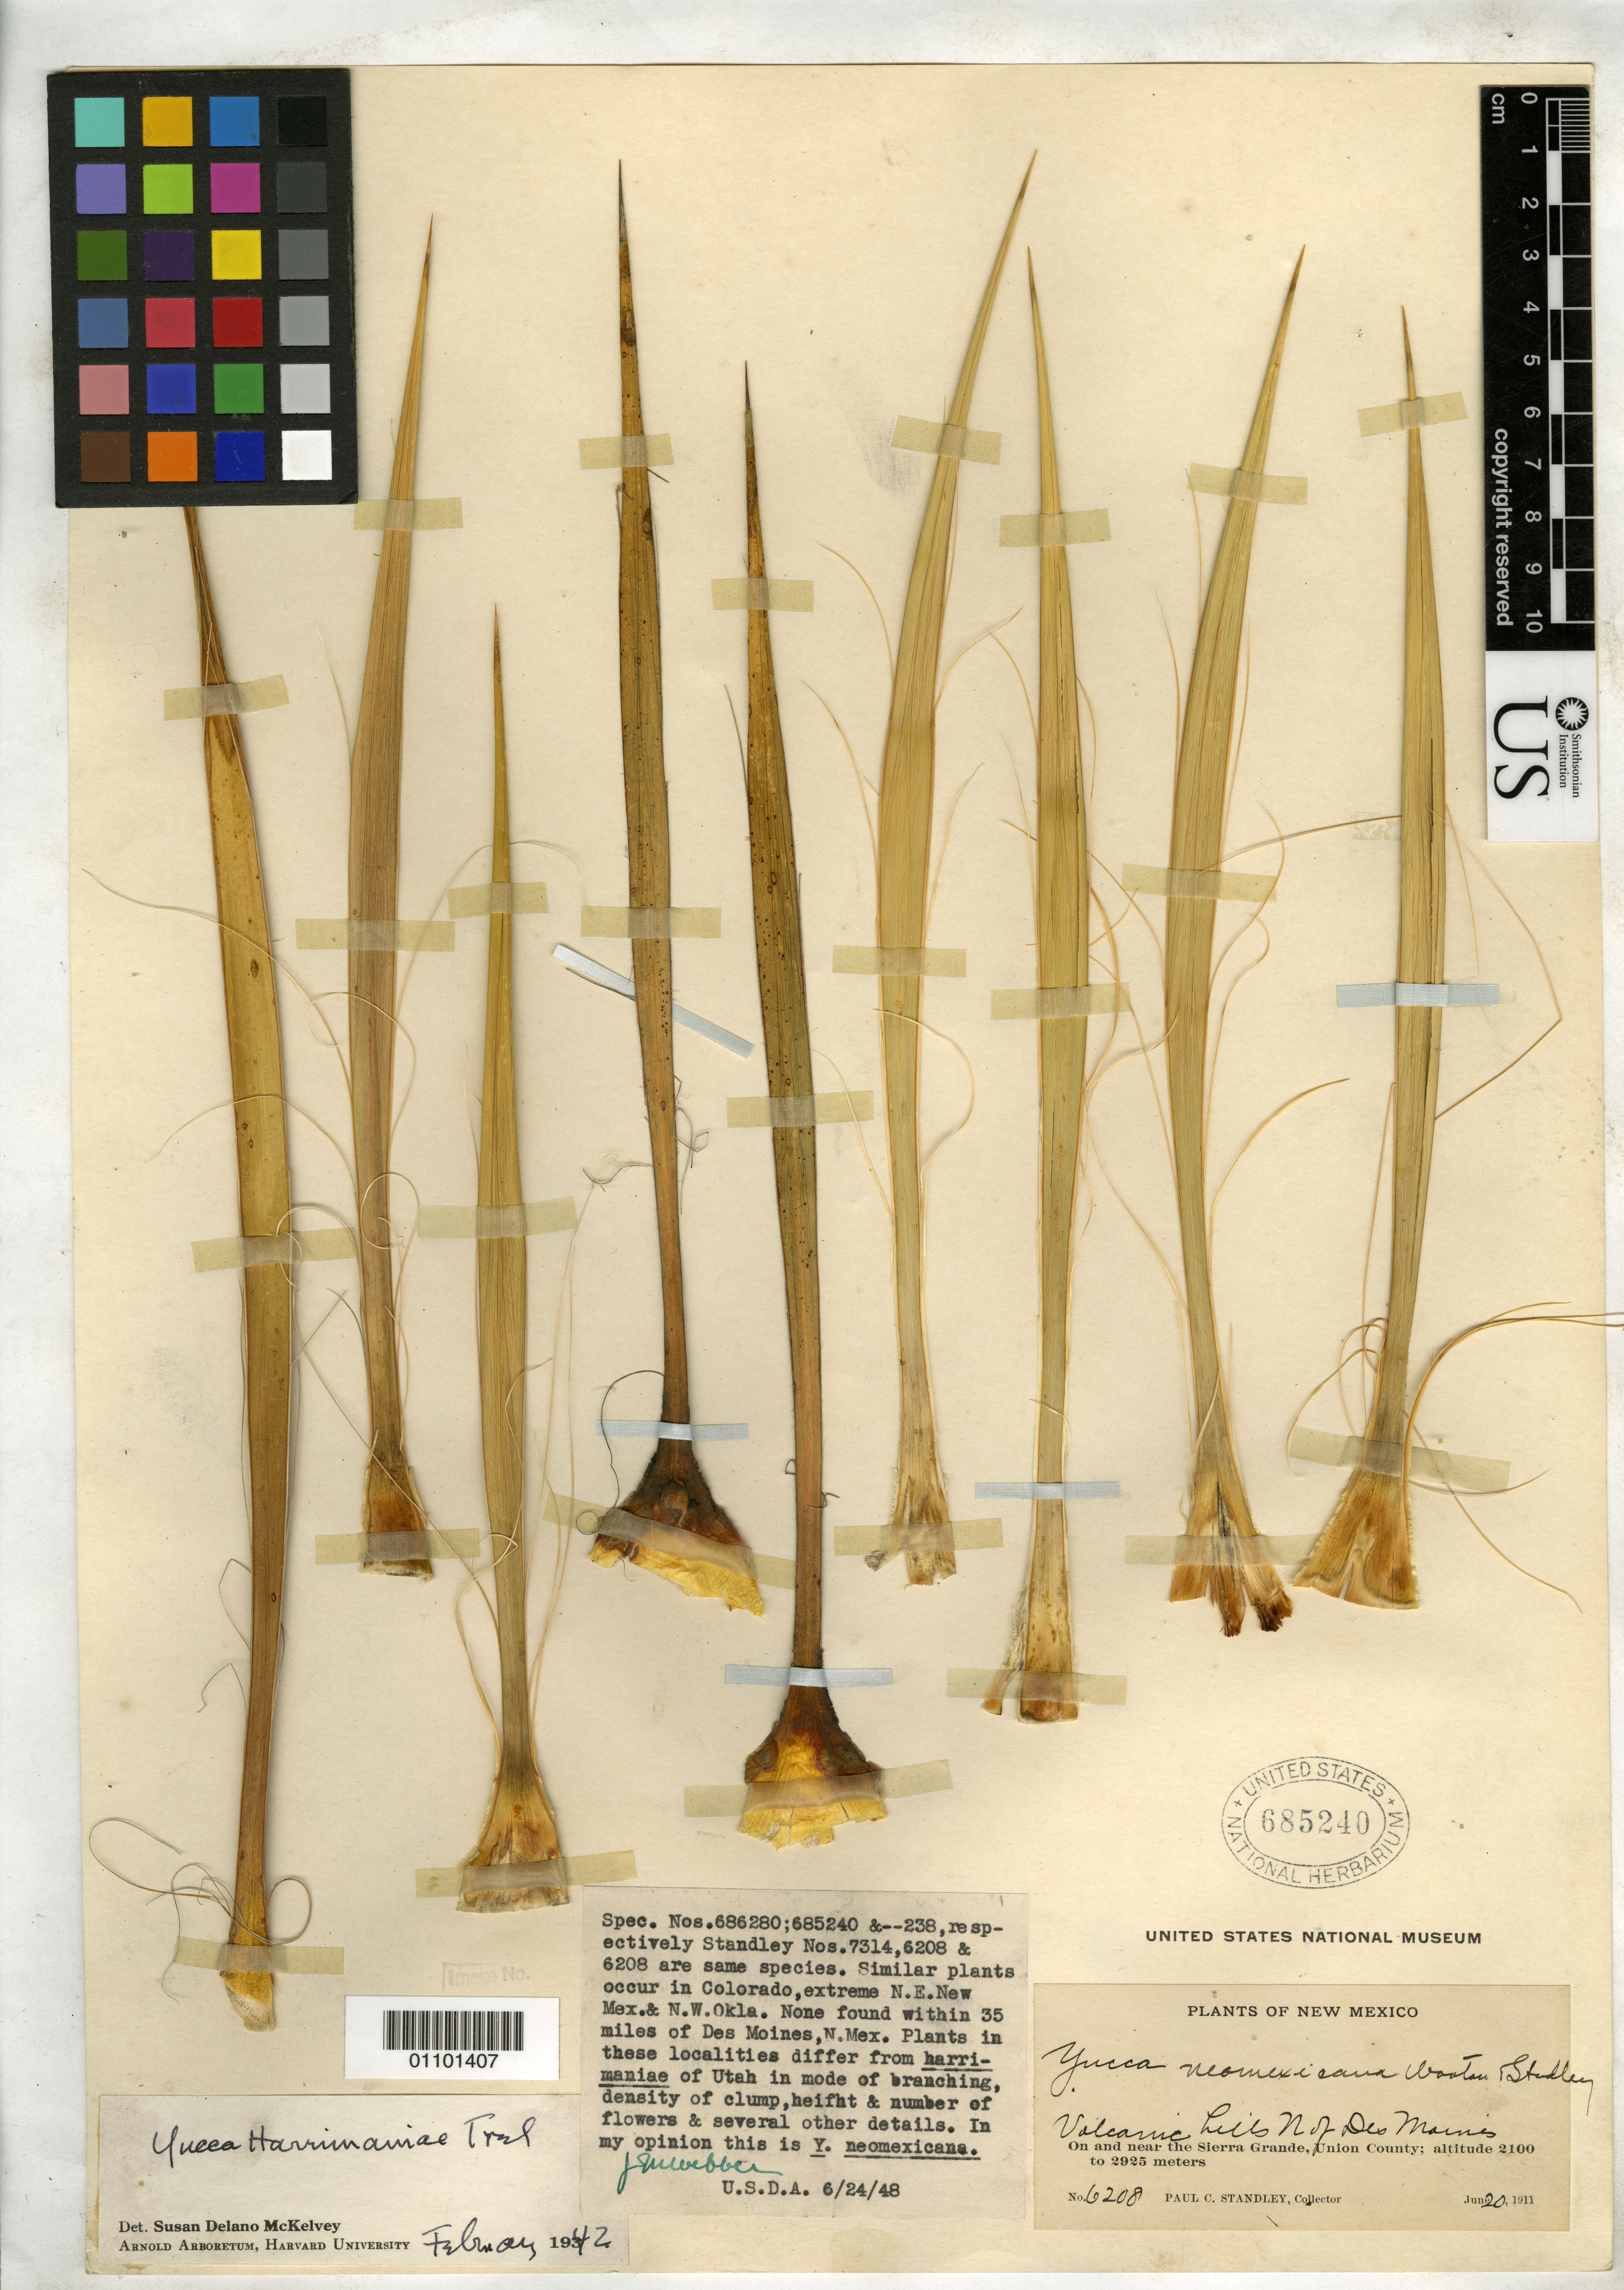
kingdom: Plantae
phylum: Tracheophyta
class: Liliopsida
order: Asparagales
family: Asparagaceae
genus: Yucca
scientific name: Yucca neomexicana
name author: Wooton & Standl.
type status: Isotype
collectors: P. C. Standley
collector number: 6208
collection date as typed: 20 Jun 1911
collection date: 1911-06-20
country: United States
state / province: New Mexico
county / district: Union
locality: Volcanic Hill, N of des Moines, Sierra Grande.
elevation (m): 2100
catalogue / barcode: US 685240